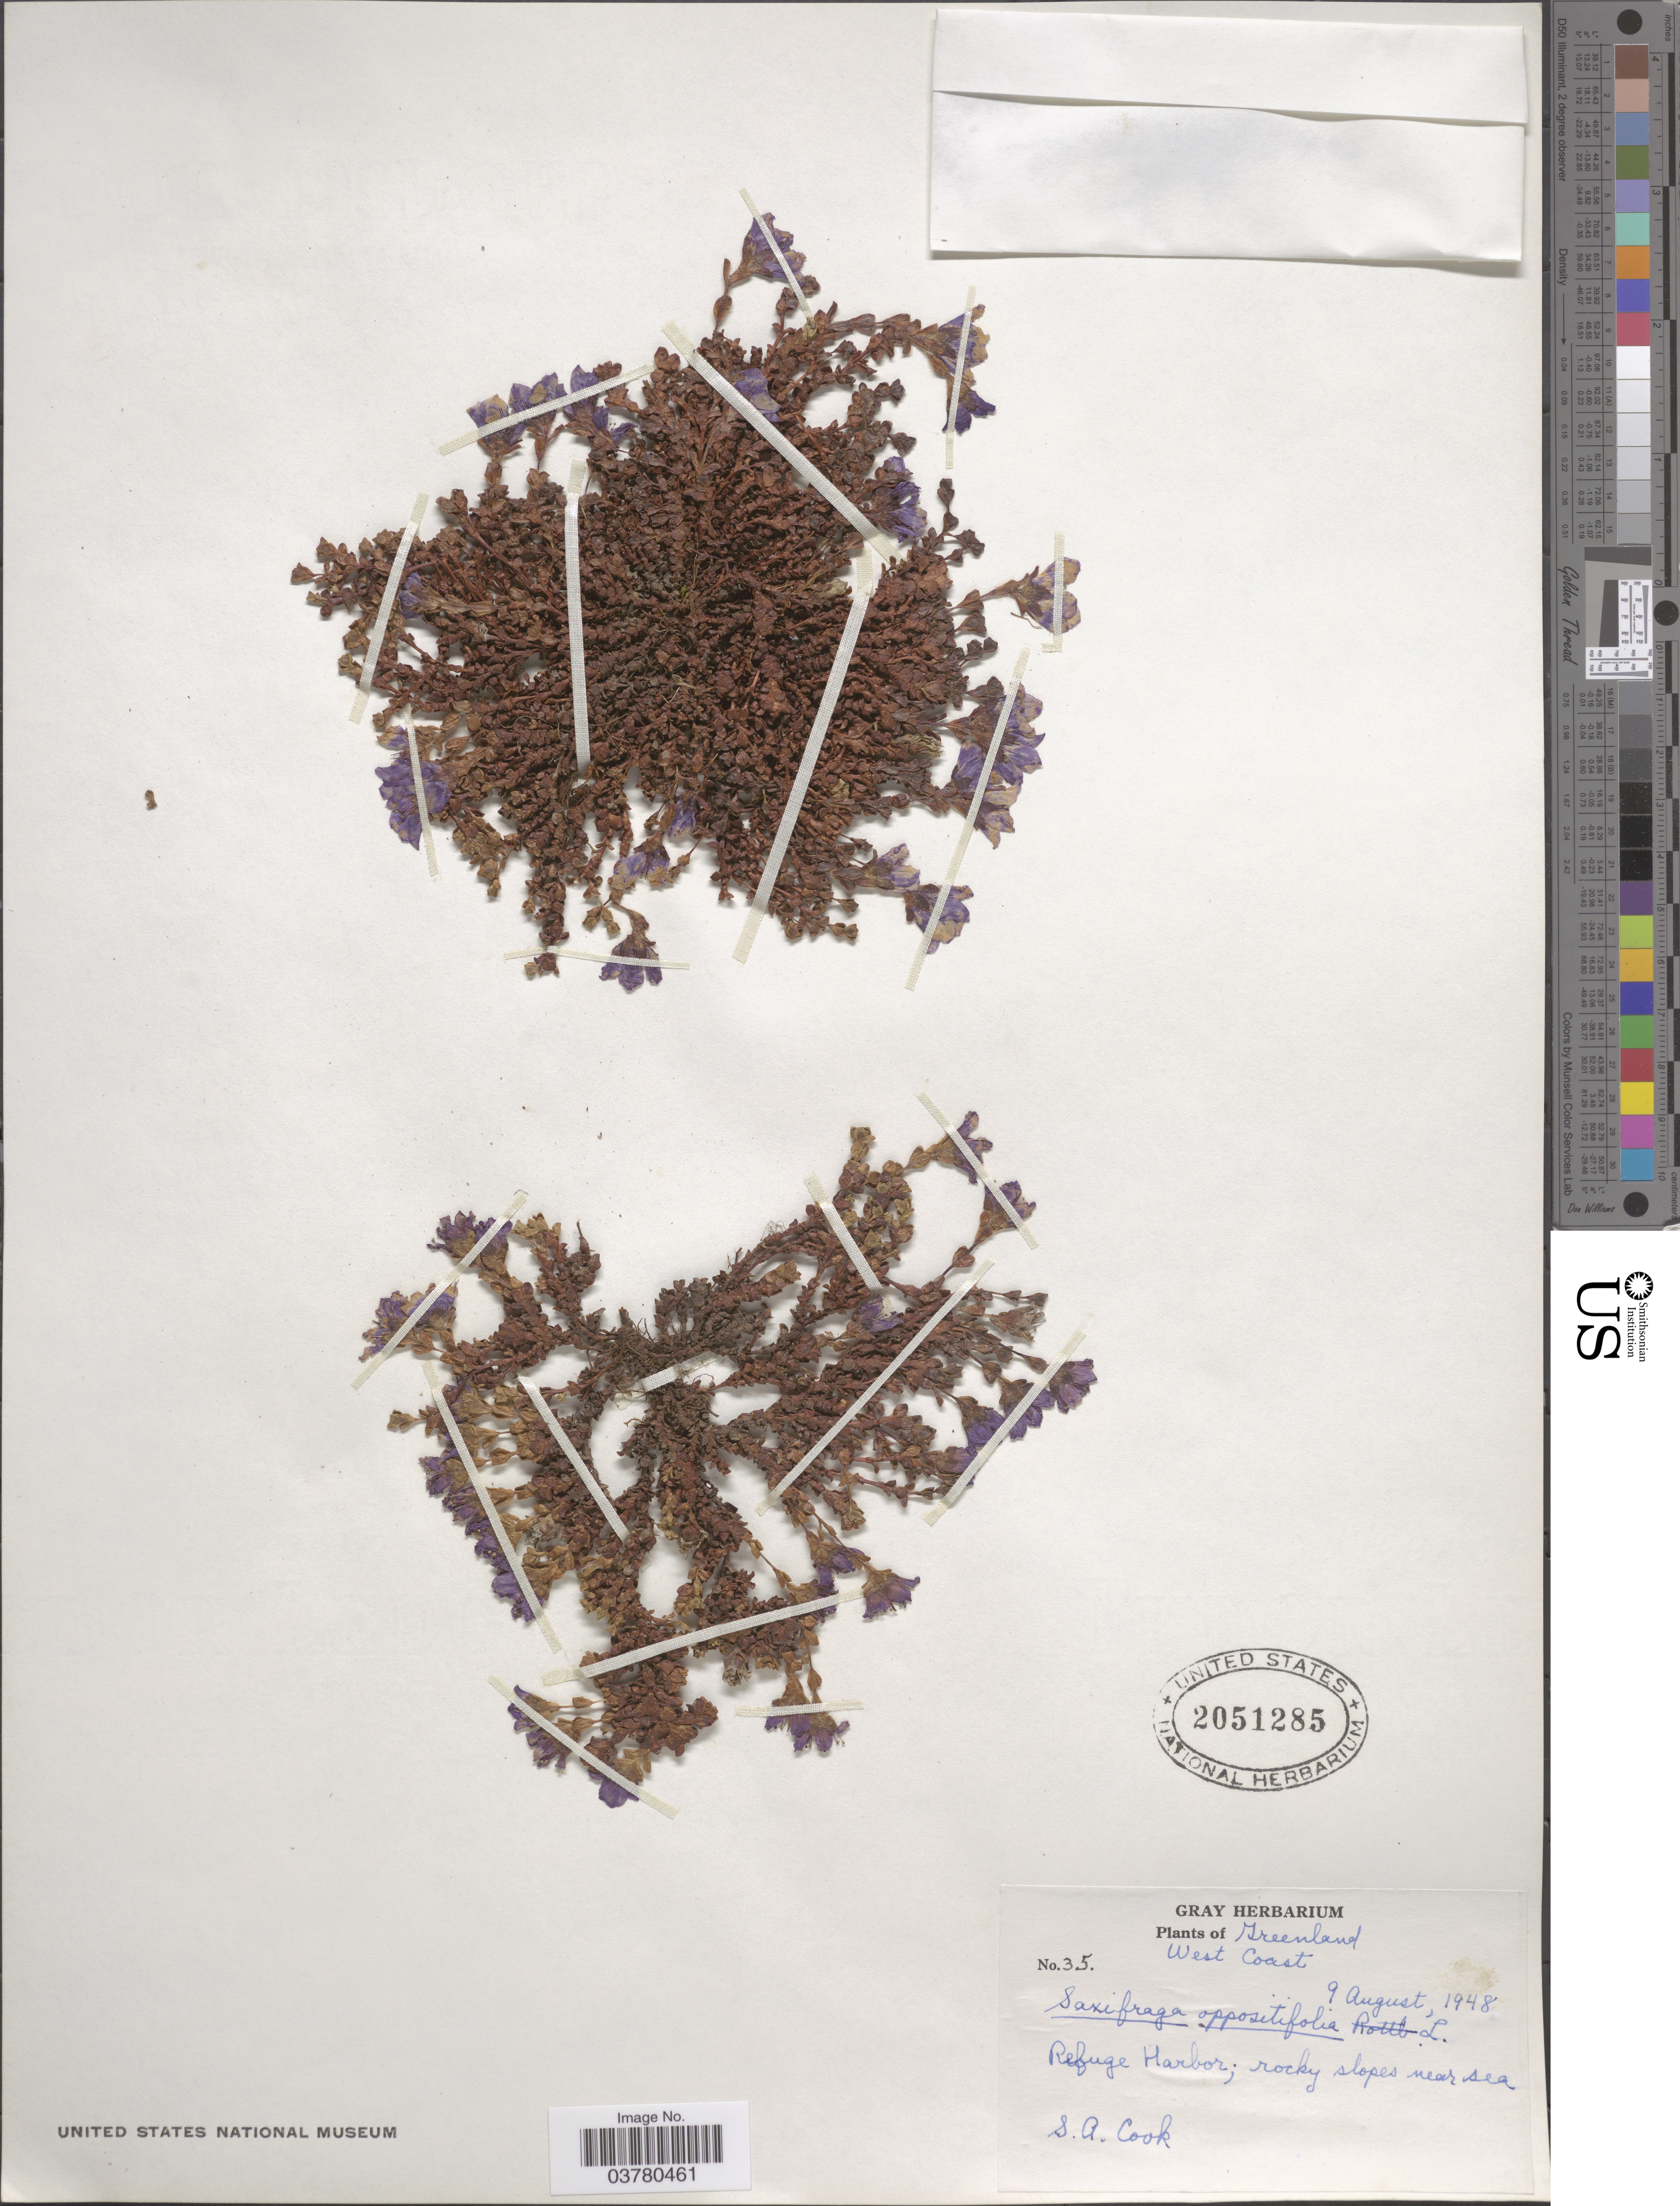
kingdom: Plantae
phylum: Tracheophyta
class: Magnoliopsida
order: Saxifragales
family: Saxifragaceae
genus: Saxifraga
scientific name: Saxifraga oppositifolia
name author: L.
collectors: S. A. Cook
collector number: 35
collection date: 1948-08-09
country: Greenland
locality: West Coast. Refuge Harbor; rocky slopes near sea.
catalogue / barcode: US 2051285